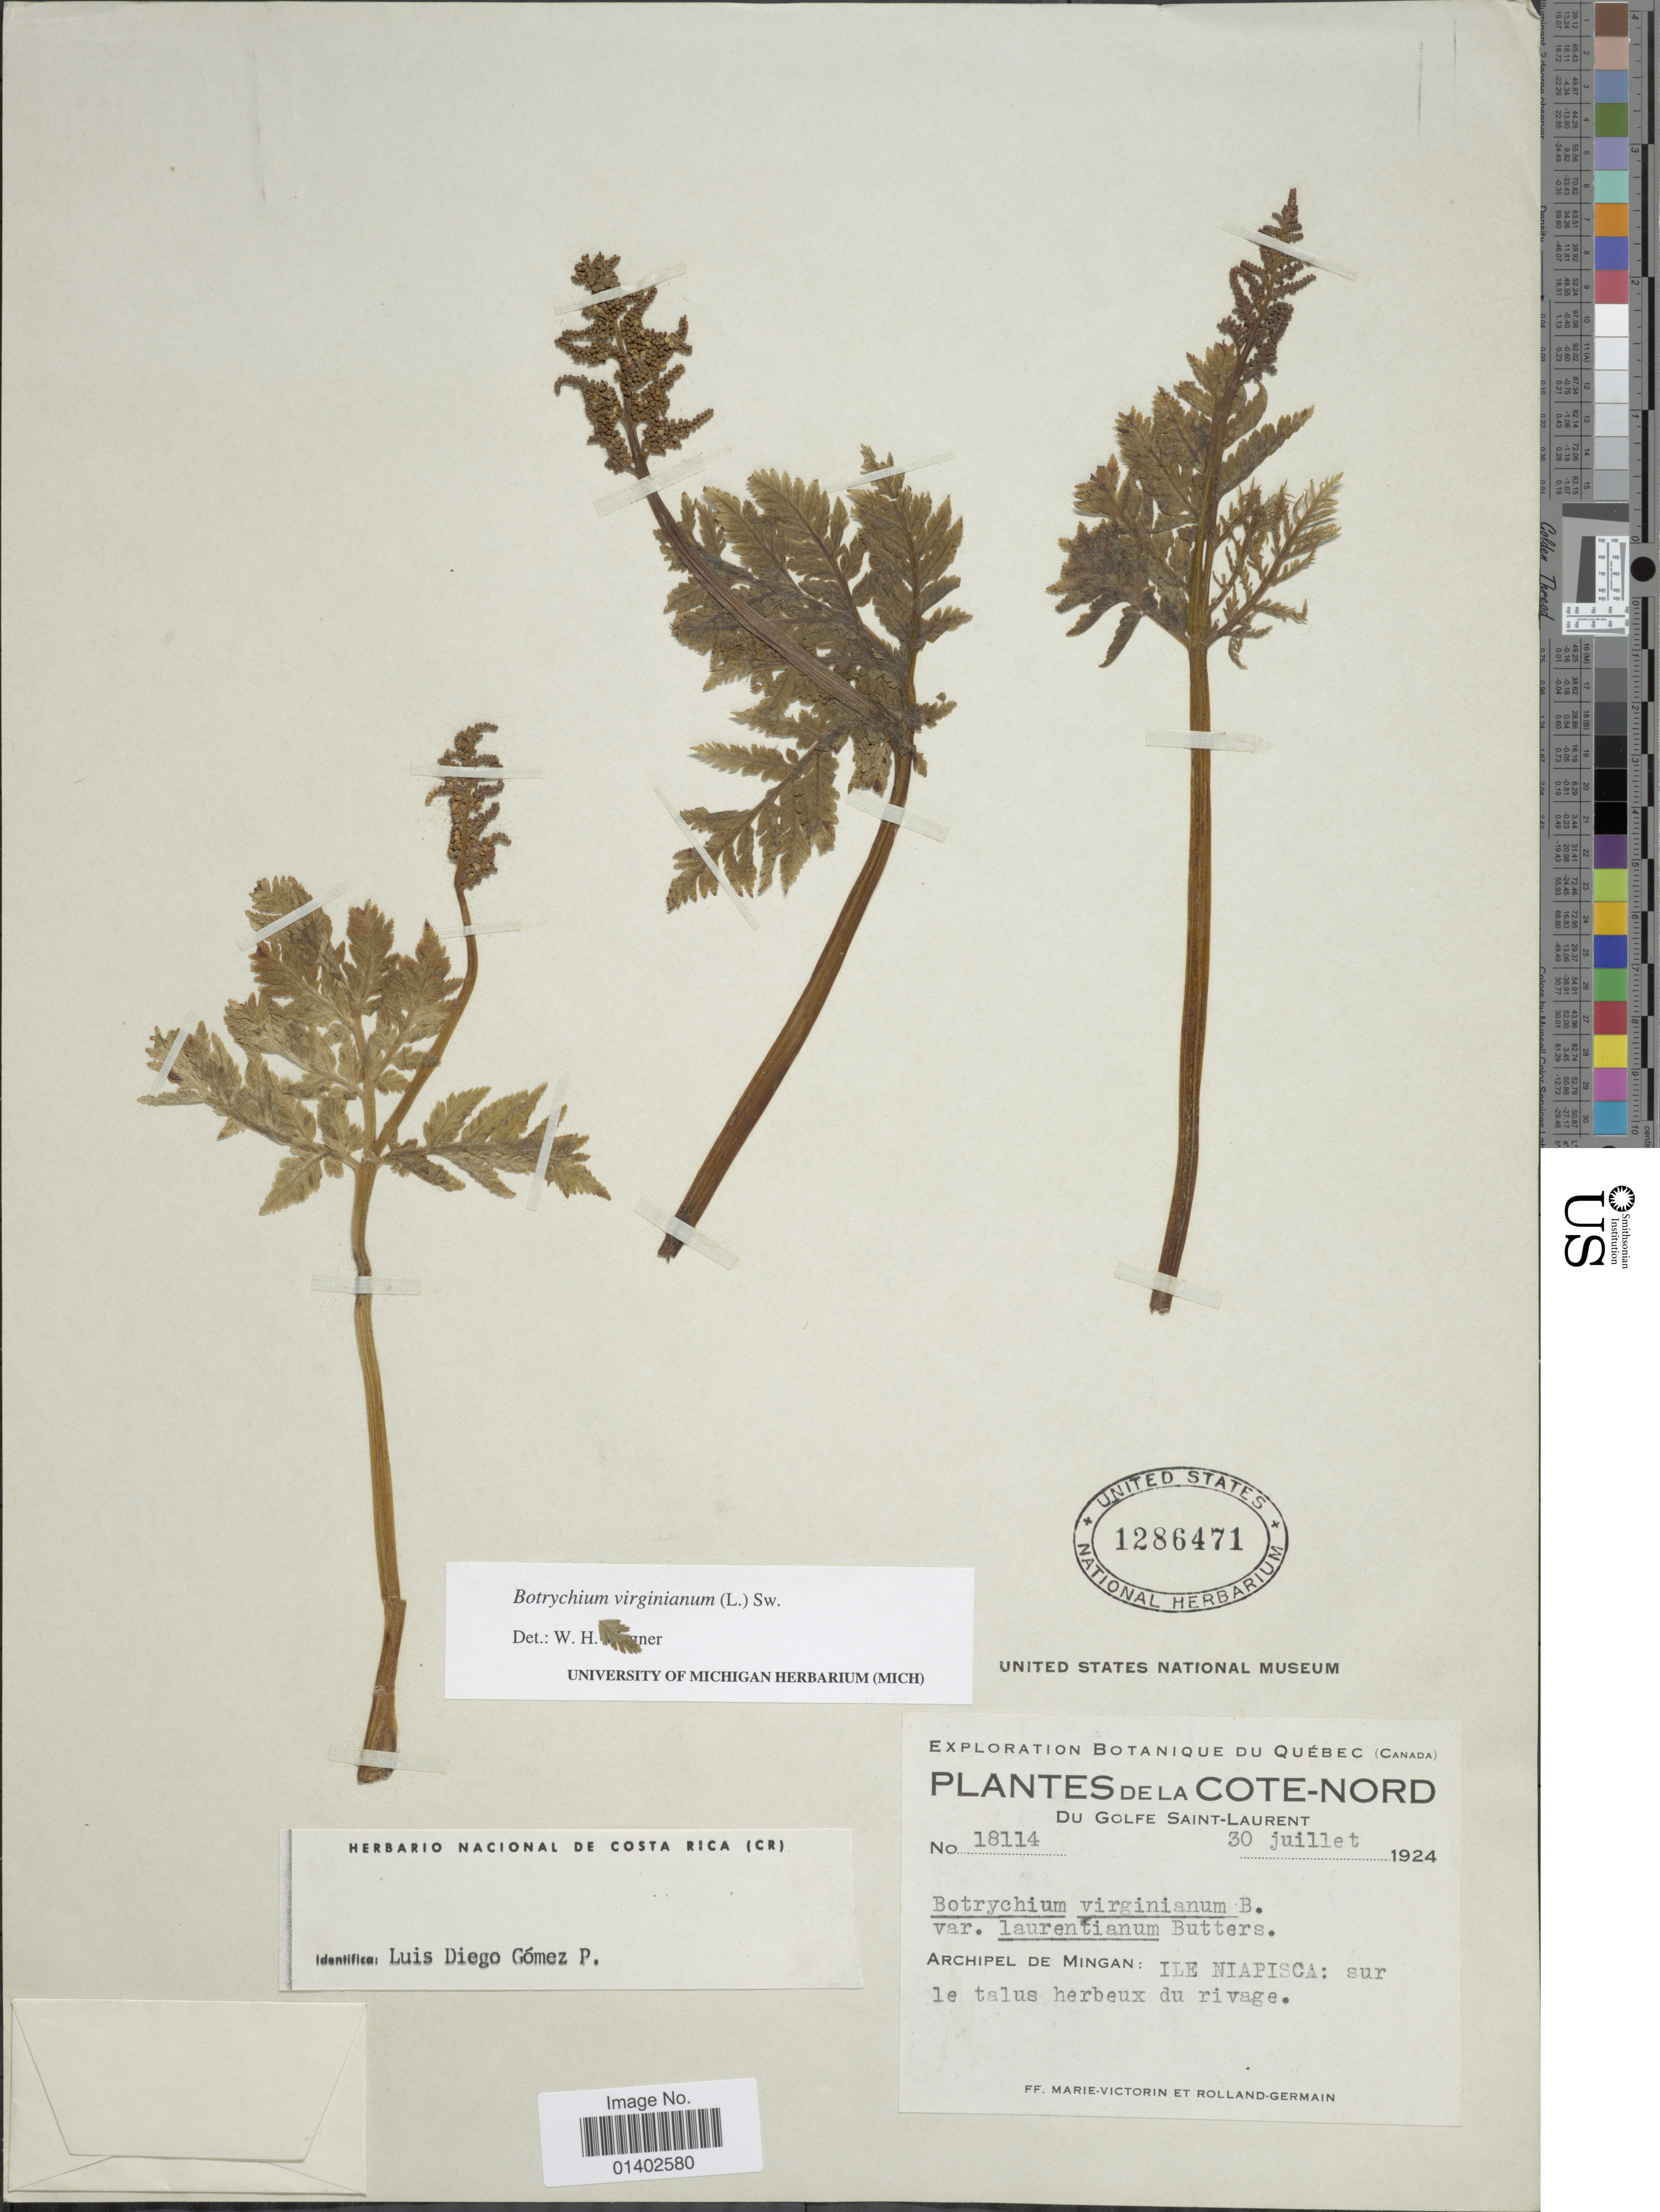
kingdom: Plantae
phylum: Tracheophyta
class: Polypodiopsida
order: Ophioglossales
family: Ophioglossaceae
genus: Botrychium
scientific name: Botrychium virginianum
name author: (L.) Sw.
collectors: Fr. Marie-Victorin & Rolland-Germain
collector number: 18114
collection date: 1924-07-30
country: Canada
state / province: Quebec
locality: De la Cote-Nord du Golfe Saint-Laurent, Archipel de Mingan: Ile Niapisca: sur le talus herbeux du rivage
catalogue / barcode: US 1286471